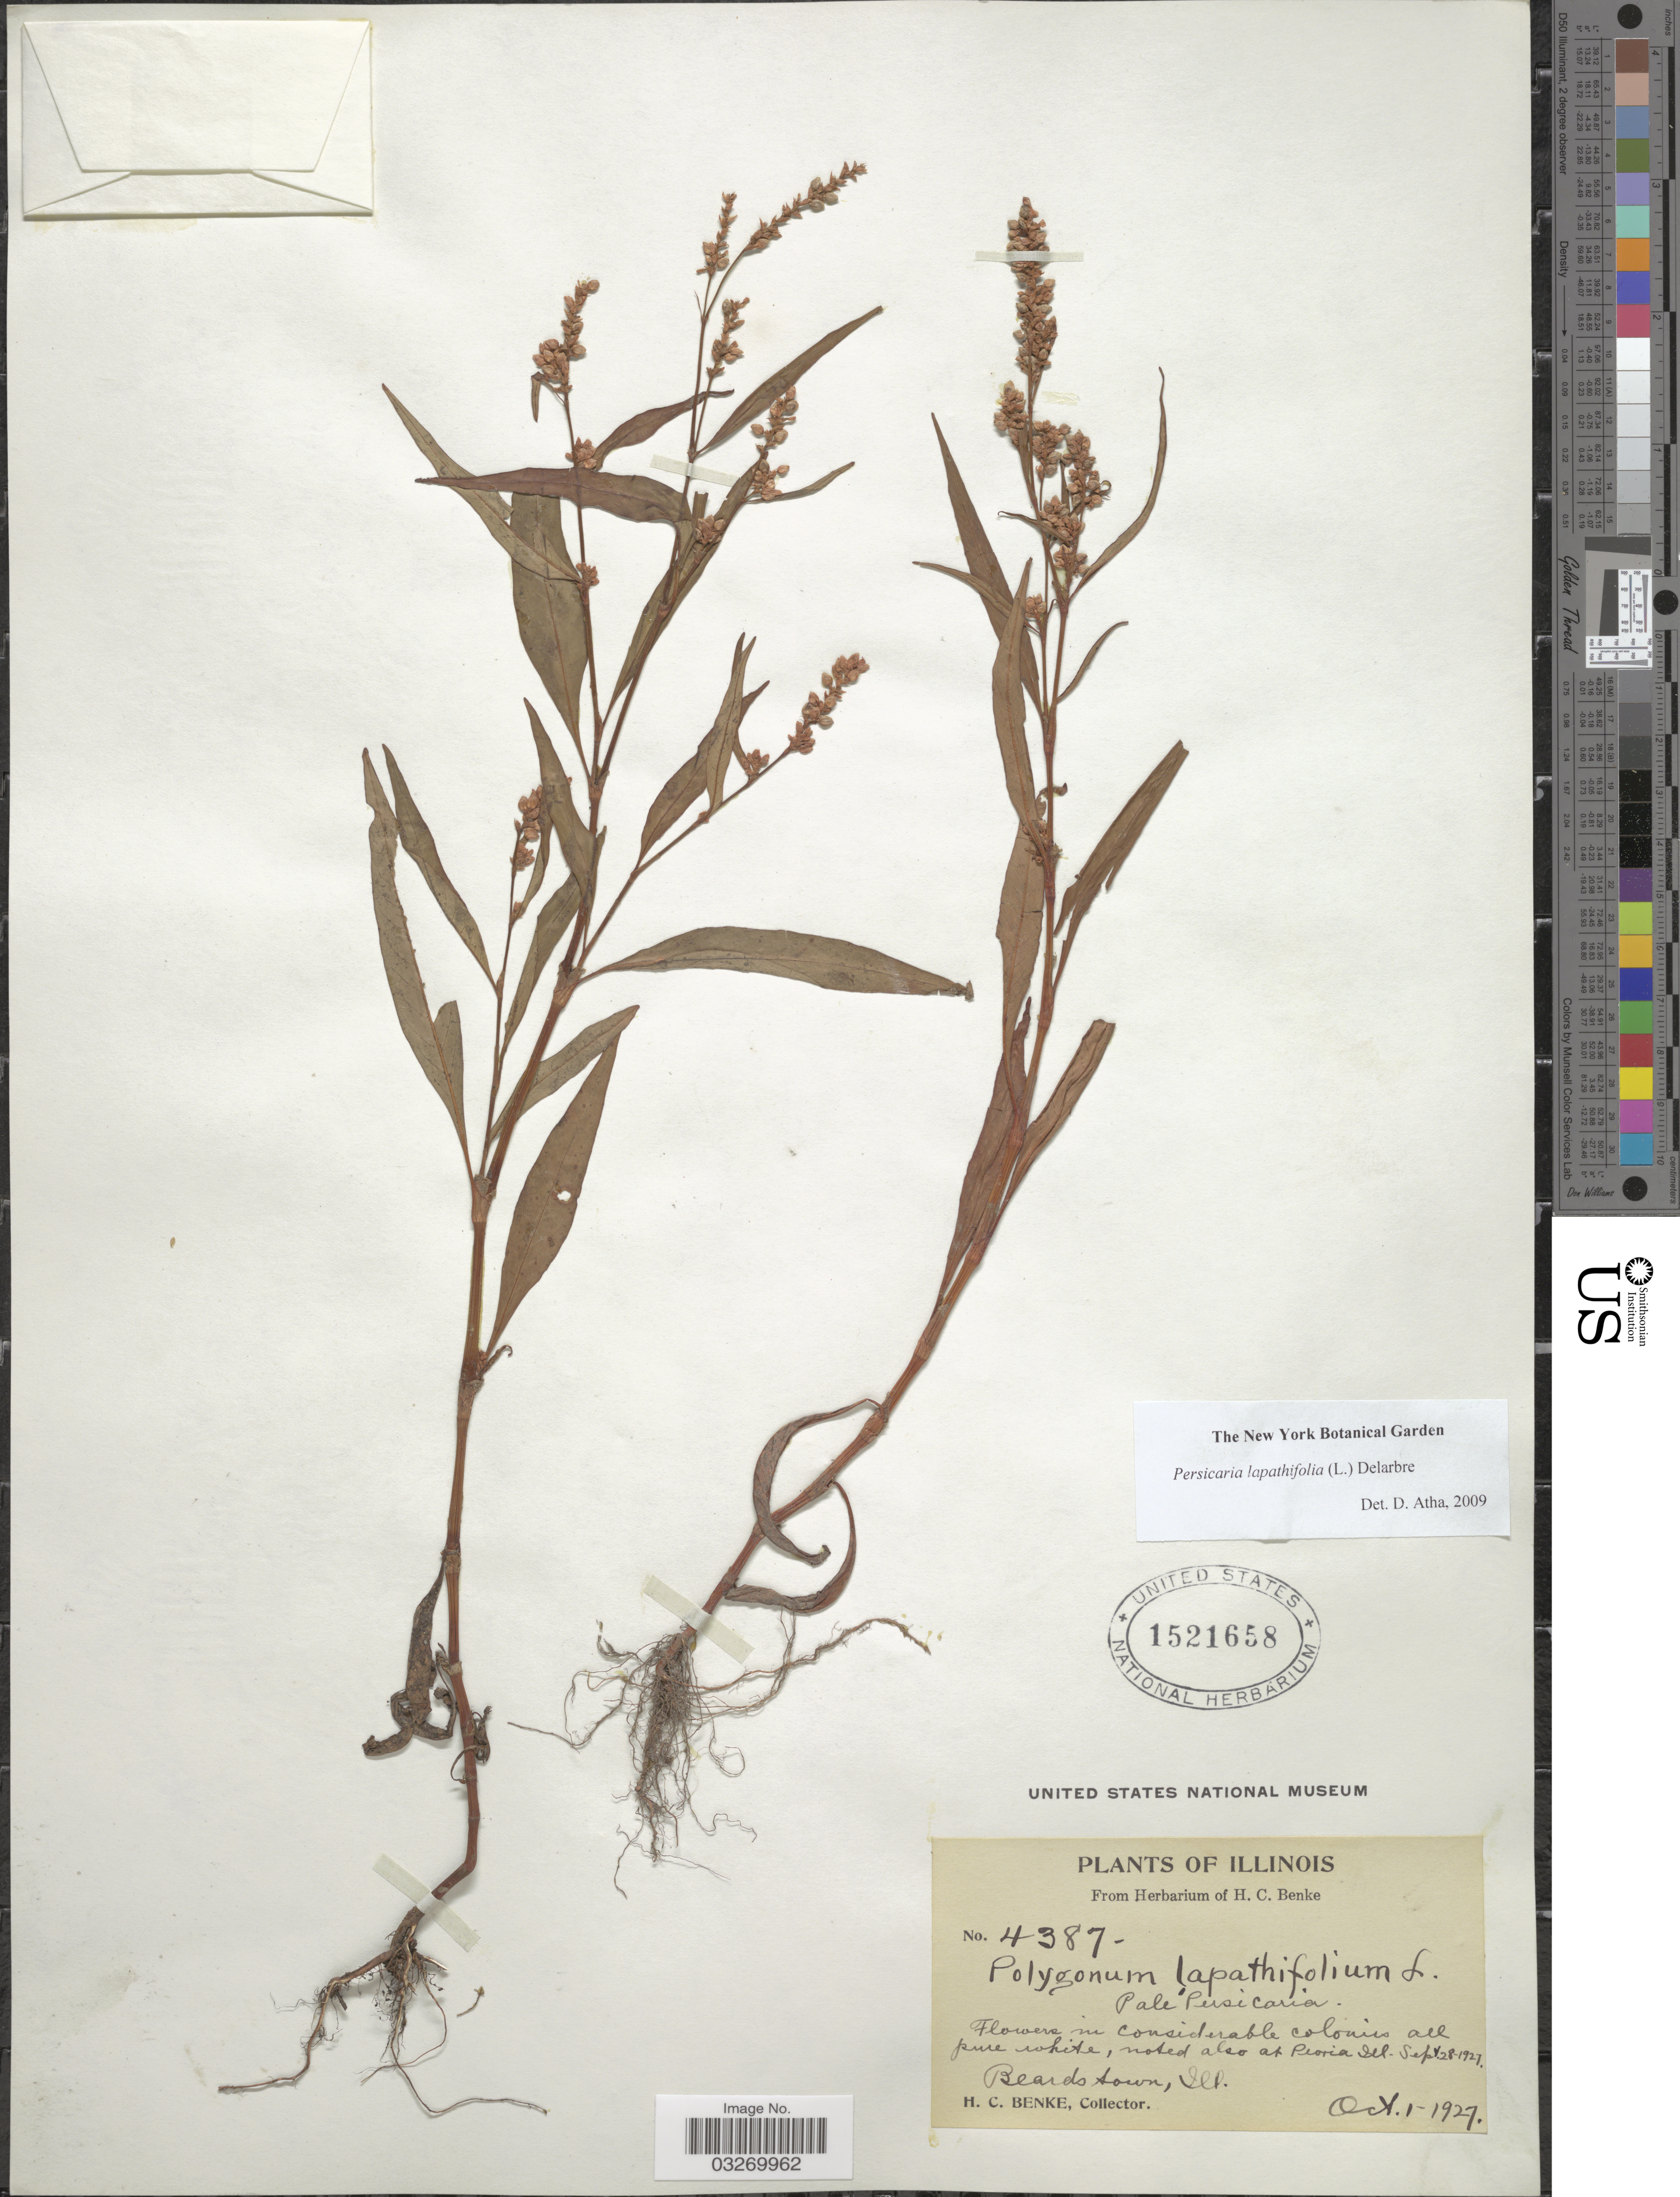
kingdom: Plantae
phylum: Tracheophyta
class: Magnoliopsida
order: Caryophyllales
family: Polygonaceae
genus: Persicaria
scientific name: Persicaria lapathifolia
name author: (L.) Delarbre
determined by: Atha, D. E.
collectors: H. Benke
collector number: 4387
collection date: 1927-10-01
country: United States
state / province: Illinois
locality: Beards town.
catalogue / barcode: US 1521658